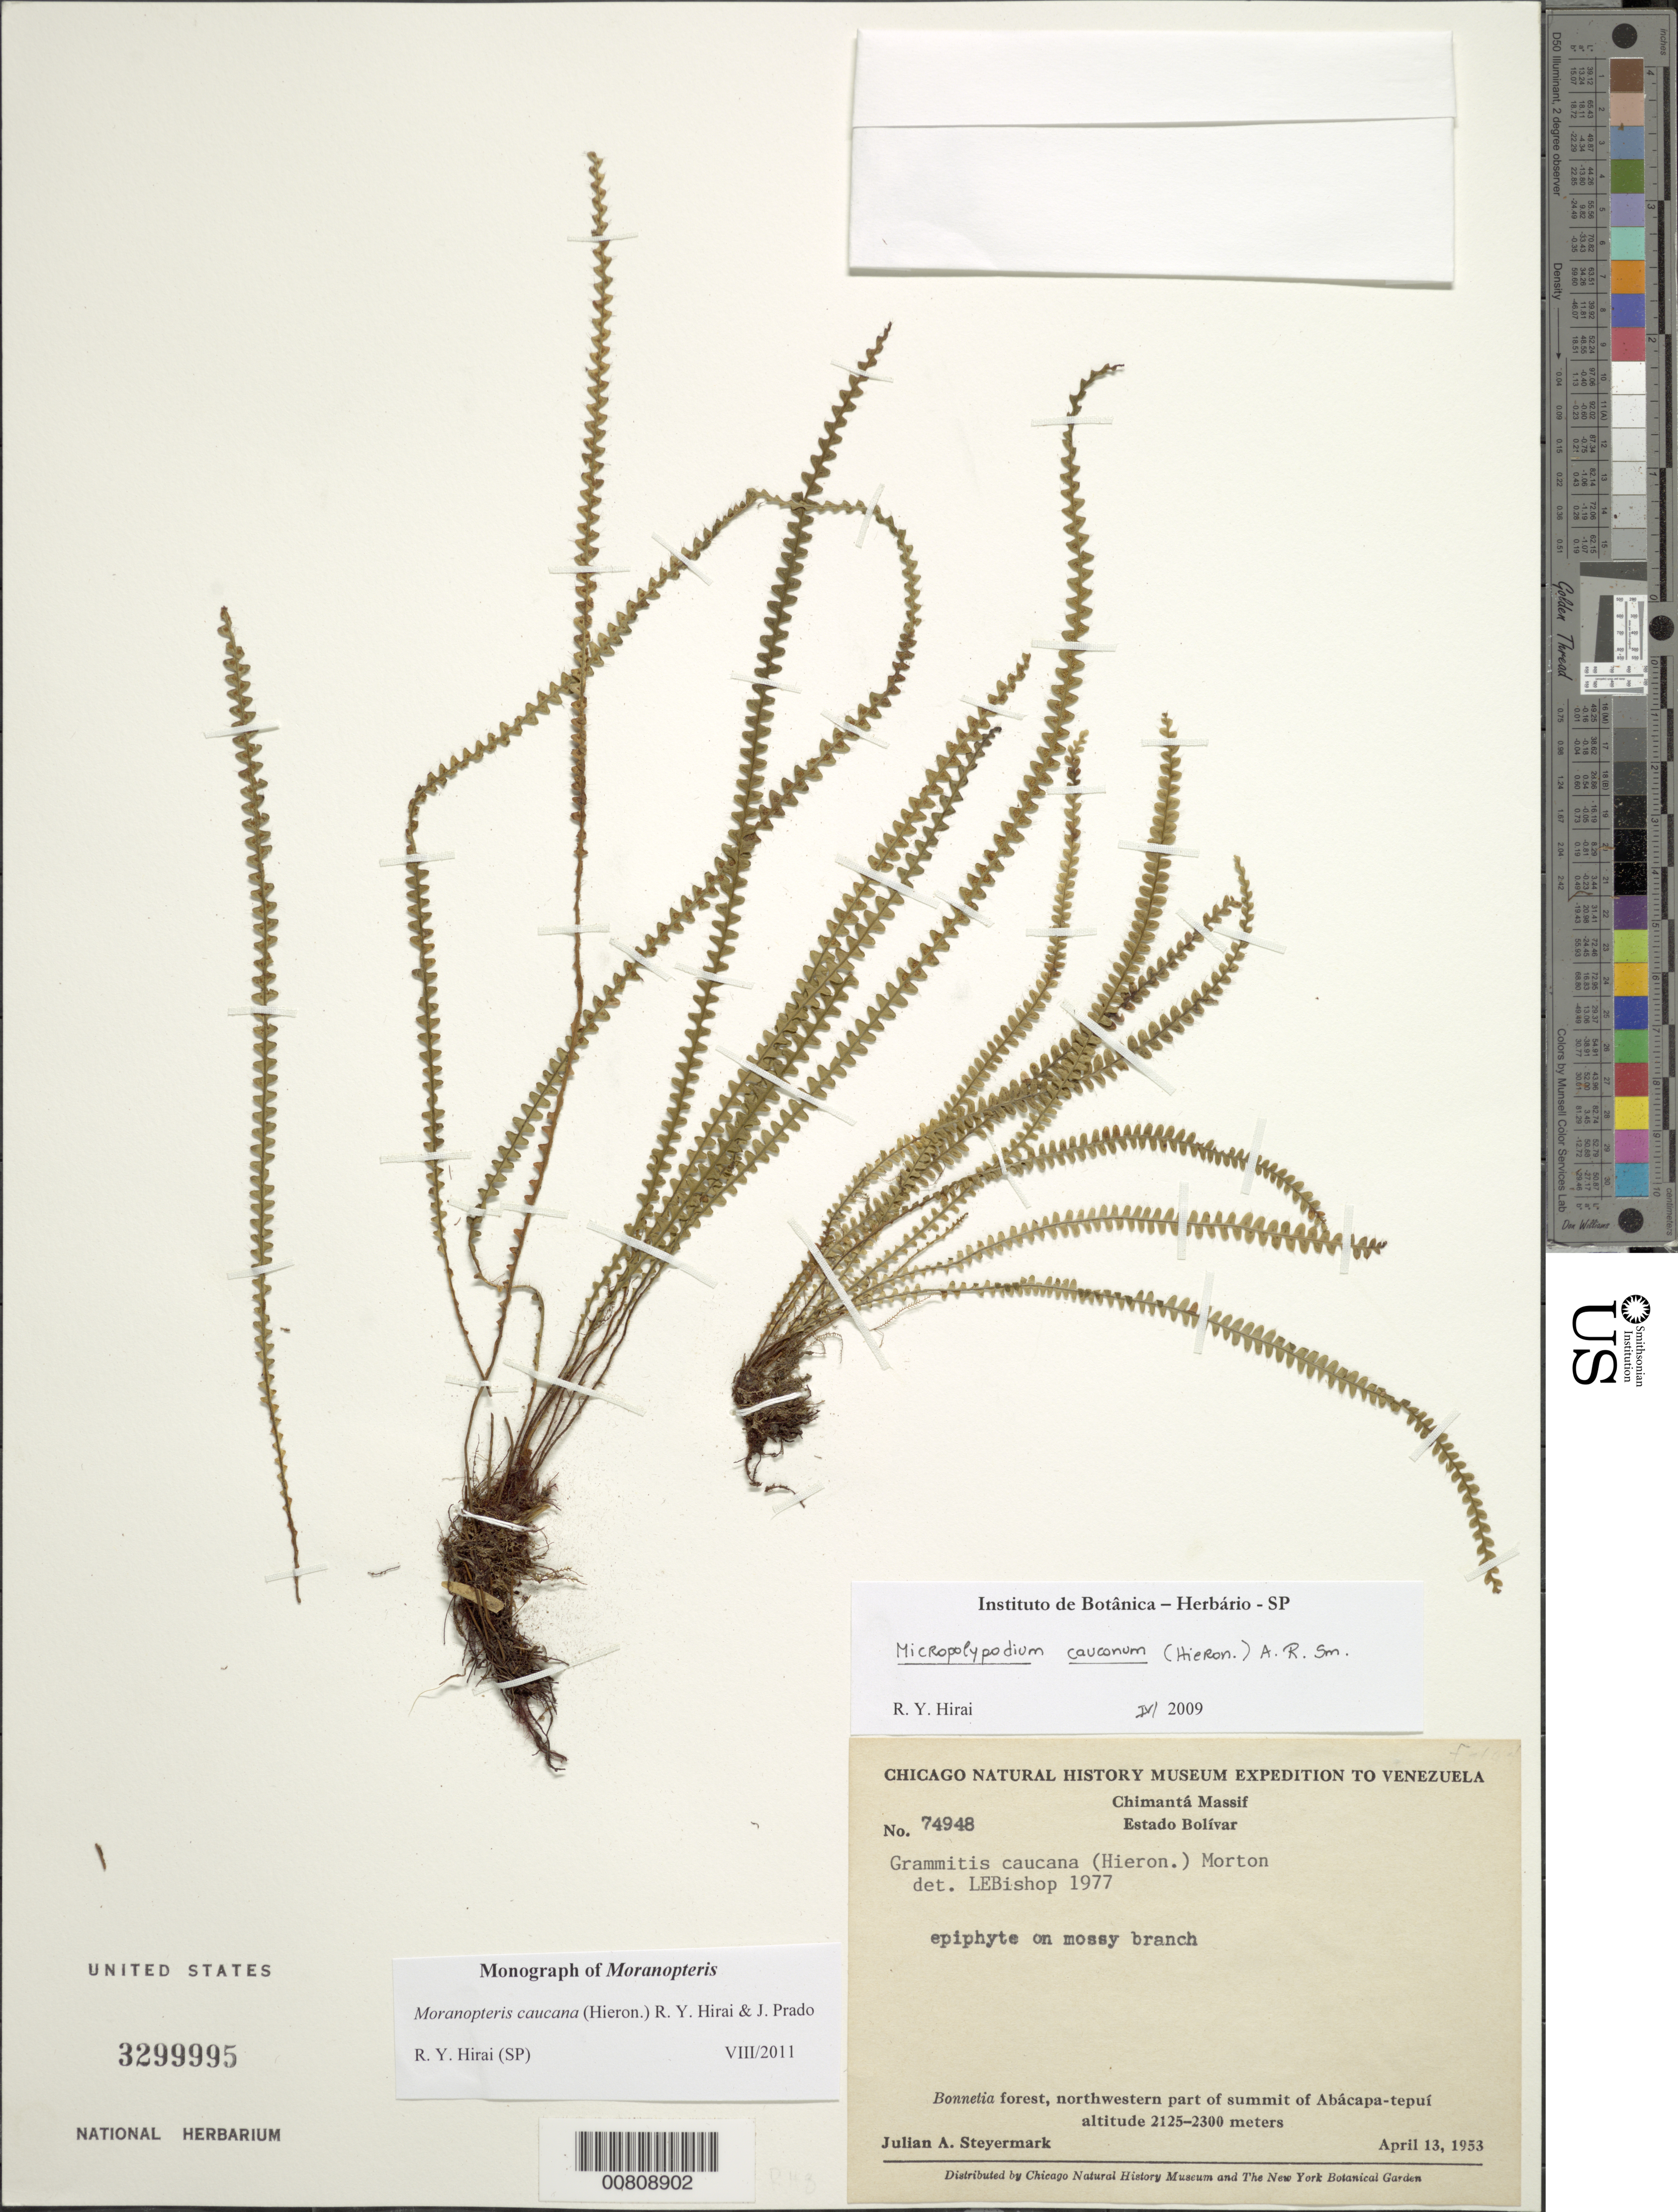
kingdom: Plantae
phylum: Tracheophyta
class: Polypodiopsida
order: Polypodiales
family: Polypodiaceae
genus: Moranopteris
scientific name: Moranopteris caucana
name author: (Hieron.) R. Y. Hirai & J. Prado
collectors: J. Steyermark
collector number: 74948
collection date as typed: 13-Apr-53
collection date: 1953-04-13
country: Venezuela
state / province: Bolívar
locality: Chimantá Massif, Abácapa-tepuí, northwest summit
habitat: Bonnetia forest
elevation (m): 2125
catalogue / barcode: US 3299995